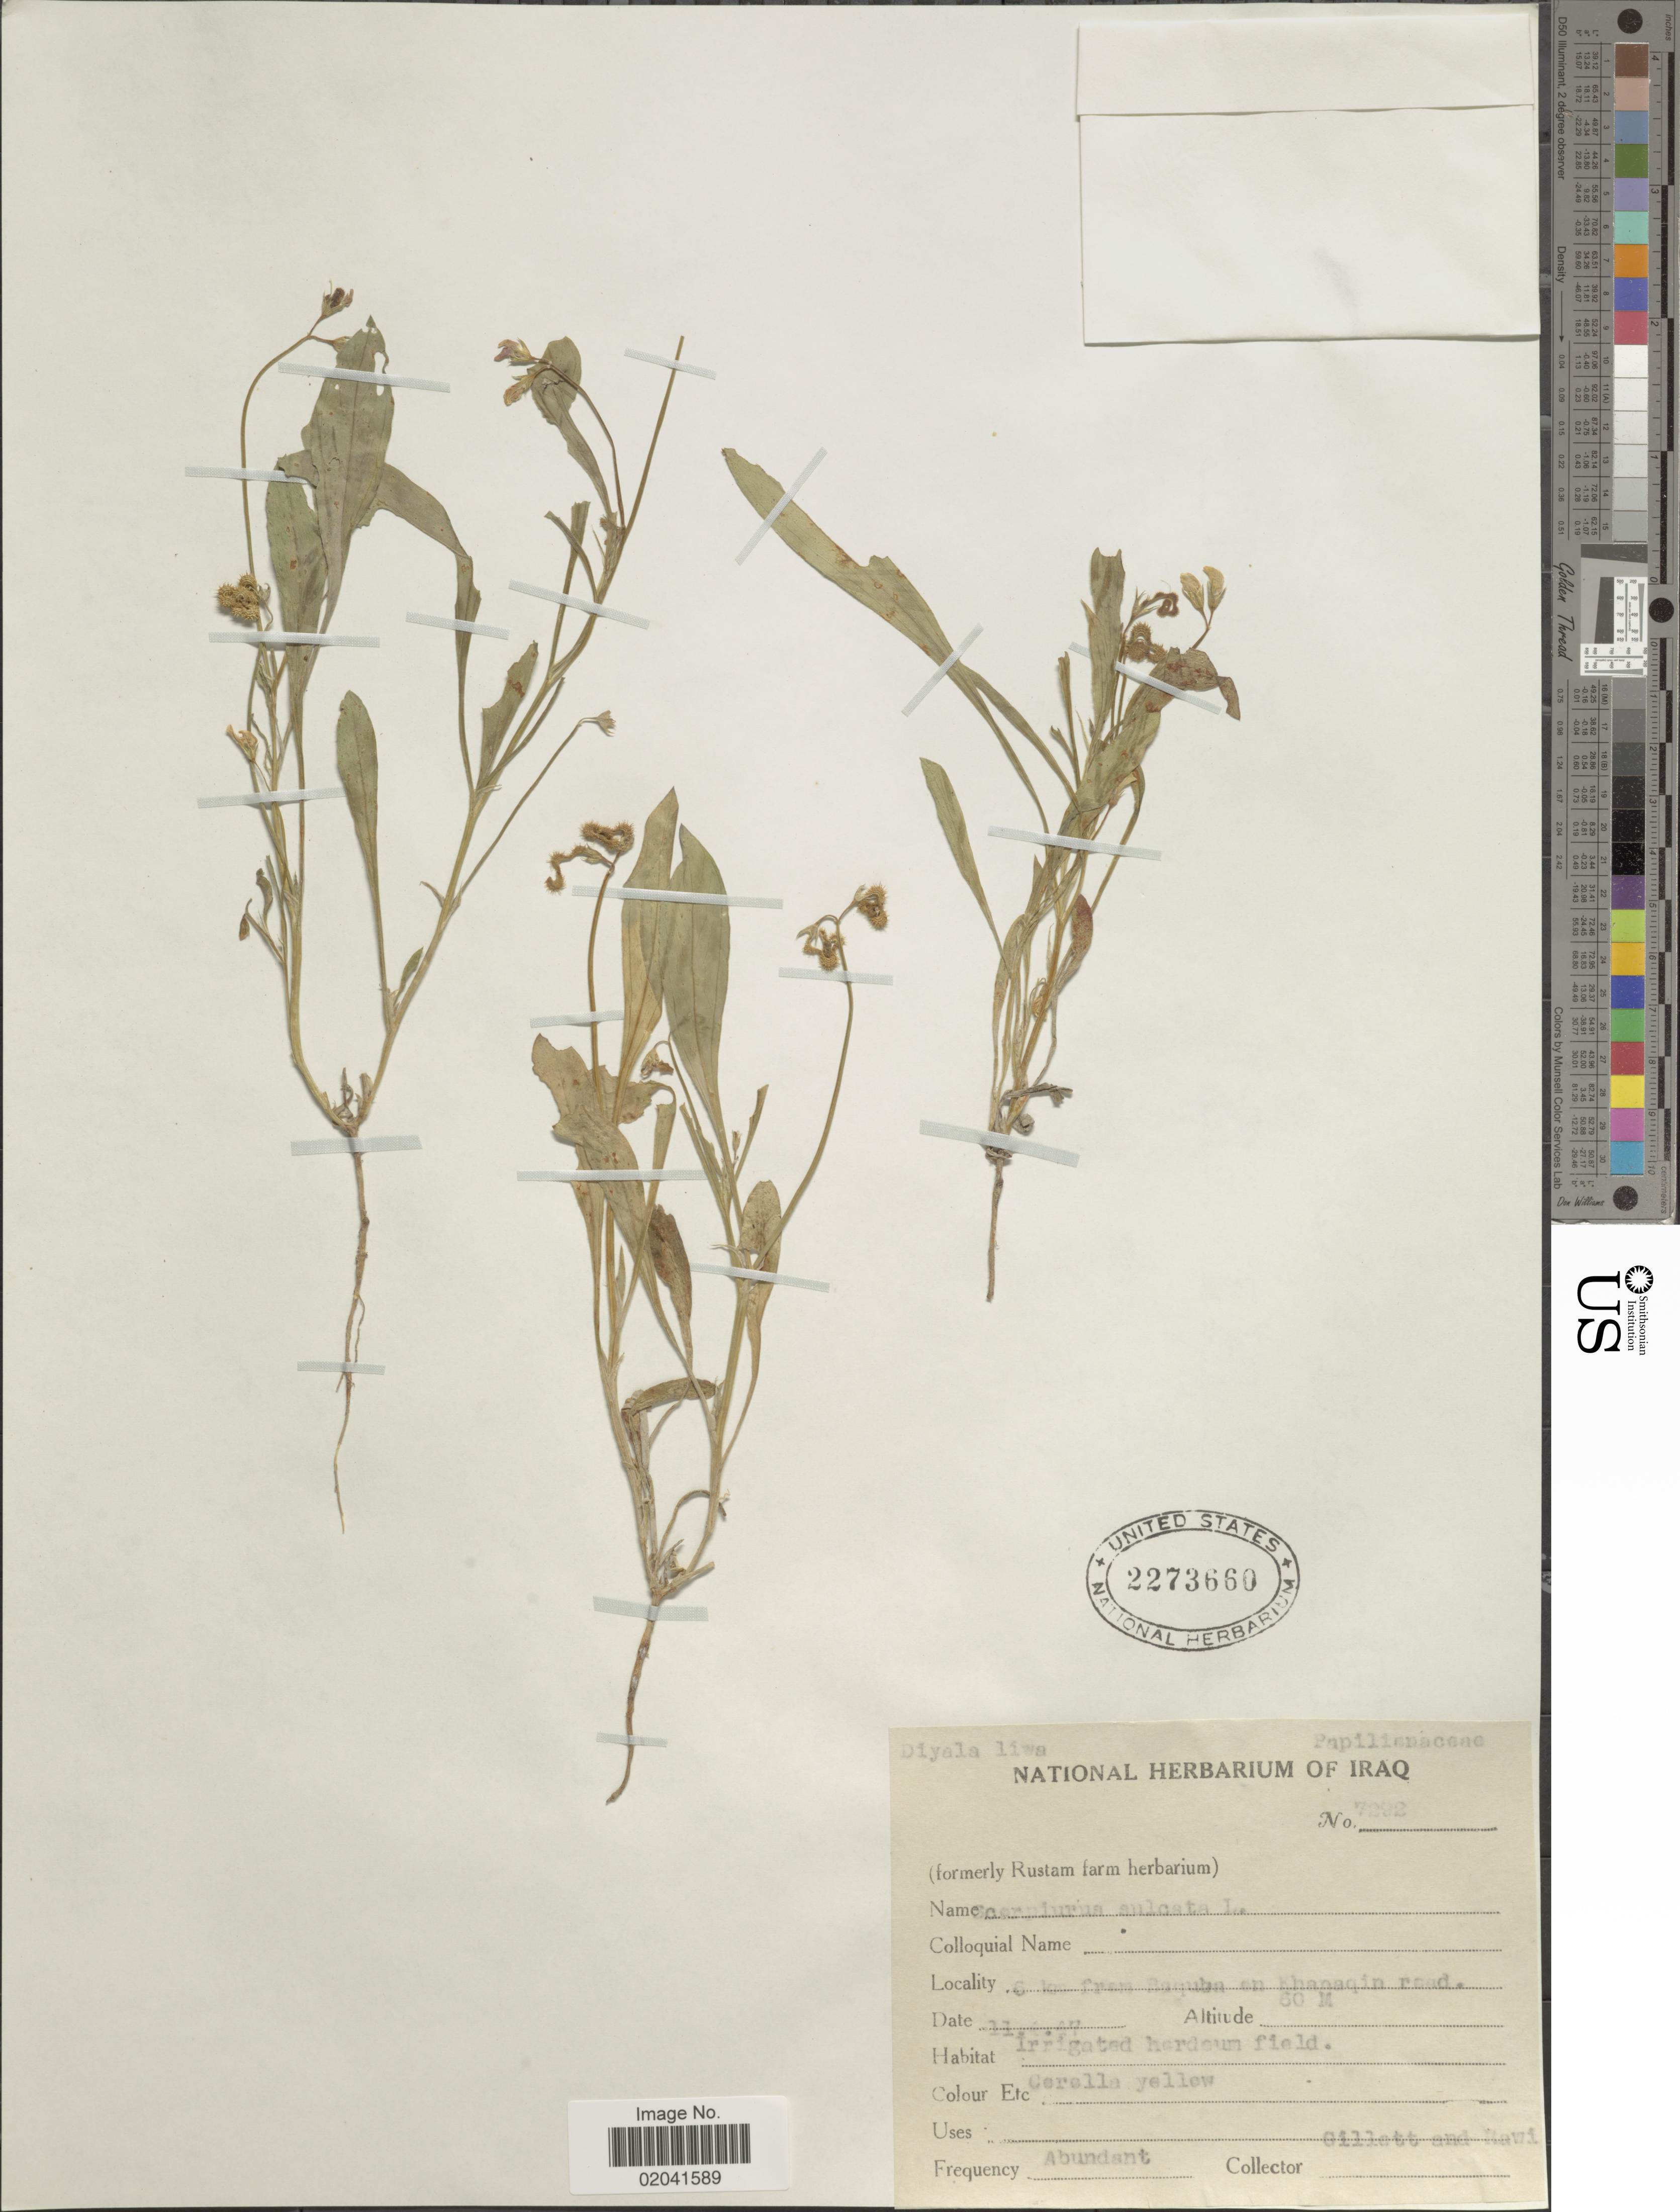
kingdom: Plantae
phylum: Tracheophyta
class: Magnoliopsida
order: Fabales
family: Fabaceae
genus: Scorpiurus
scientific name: Scorpiurus sulcata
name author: L.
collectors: Gillett, -- & -. Rawi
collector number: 7292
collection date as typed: Transcribed d/m/y: 11/4/47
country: Iraq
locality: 6 km from Baquba en Khanaqin road.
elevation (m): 60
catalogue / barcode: US 2273660